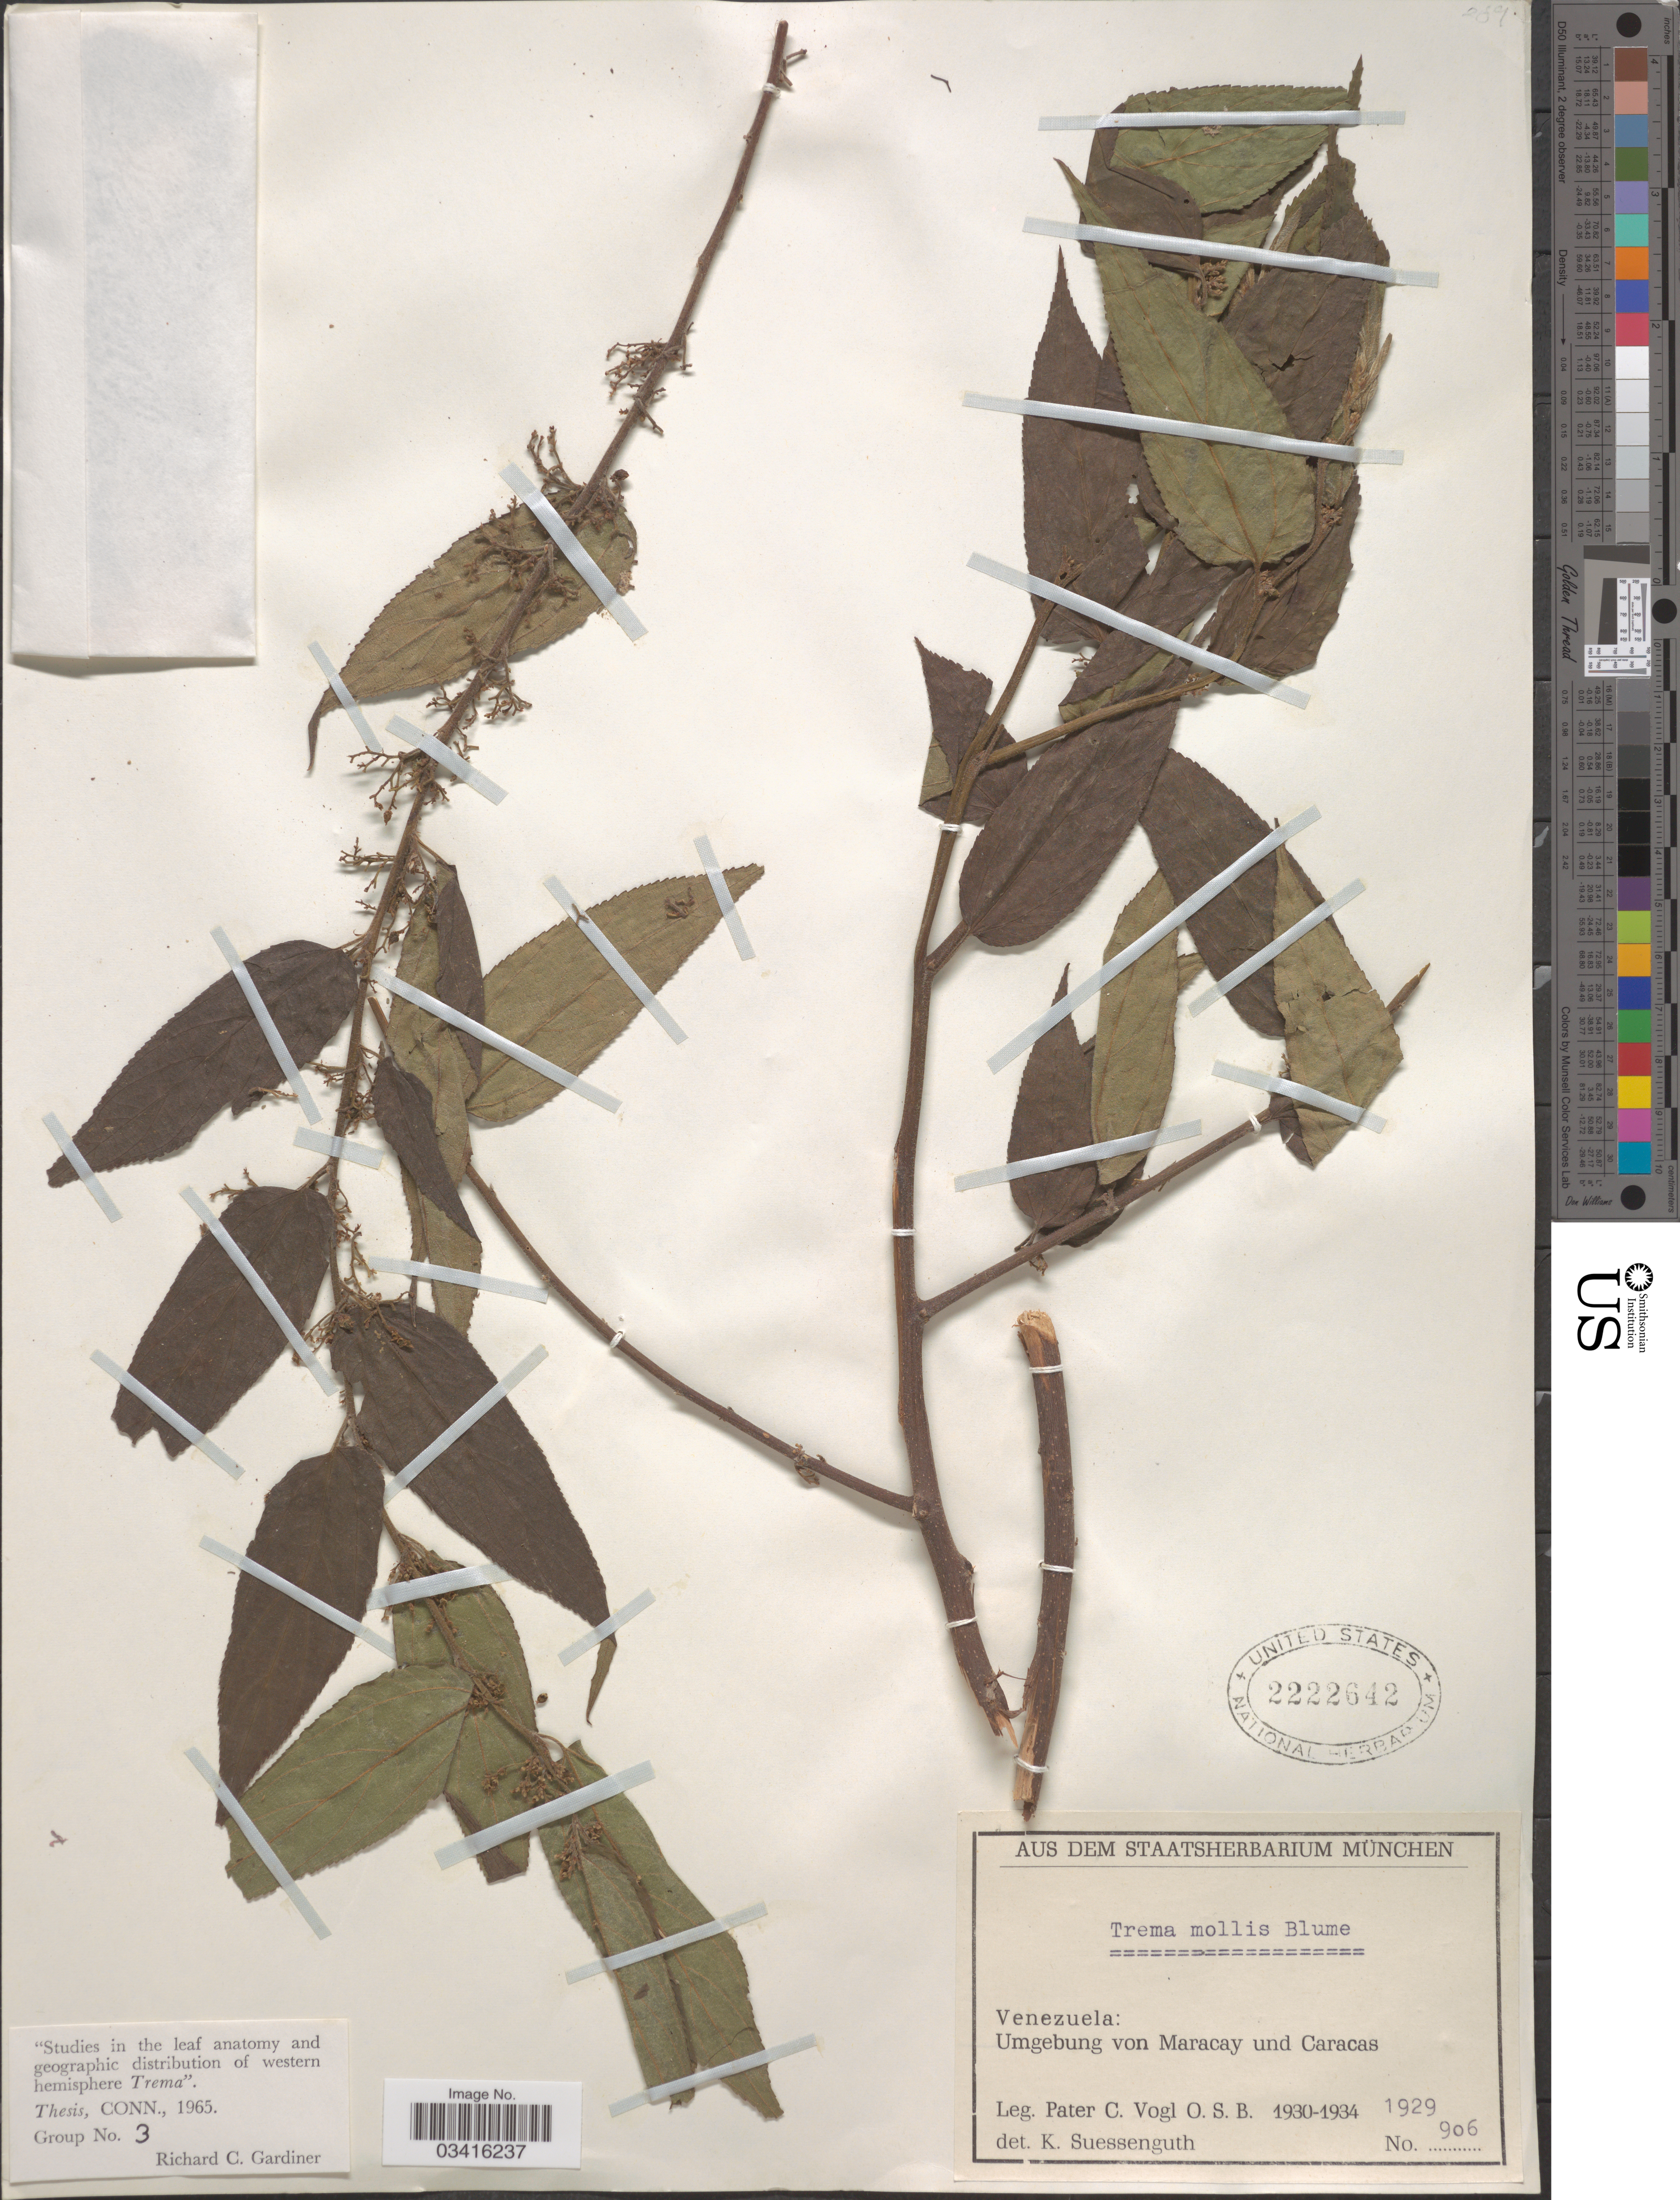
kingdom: Plantae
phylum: Tracheophyta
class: Magnoliopsida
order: Rosales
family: Cannabaceae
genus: Trema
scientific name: Trema micranthum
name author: (L.) Blume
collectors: P. Vogl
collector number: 906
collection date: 1929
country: Venezuela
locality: Umgebung von Maracay und Caracas.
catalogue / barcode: US 2222642